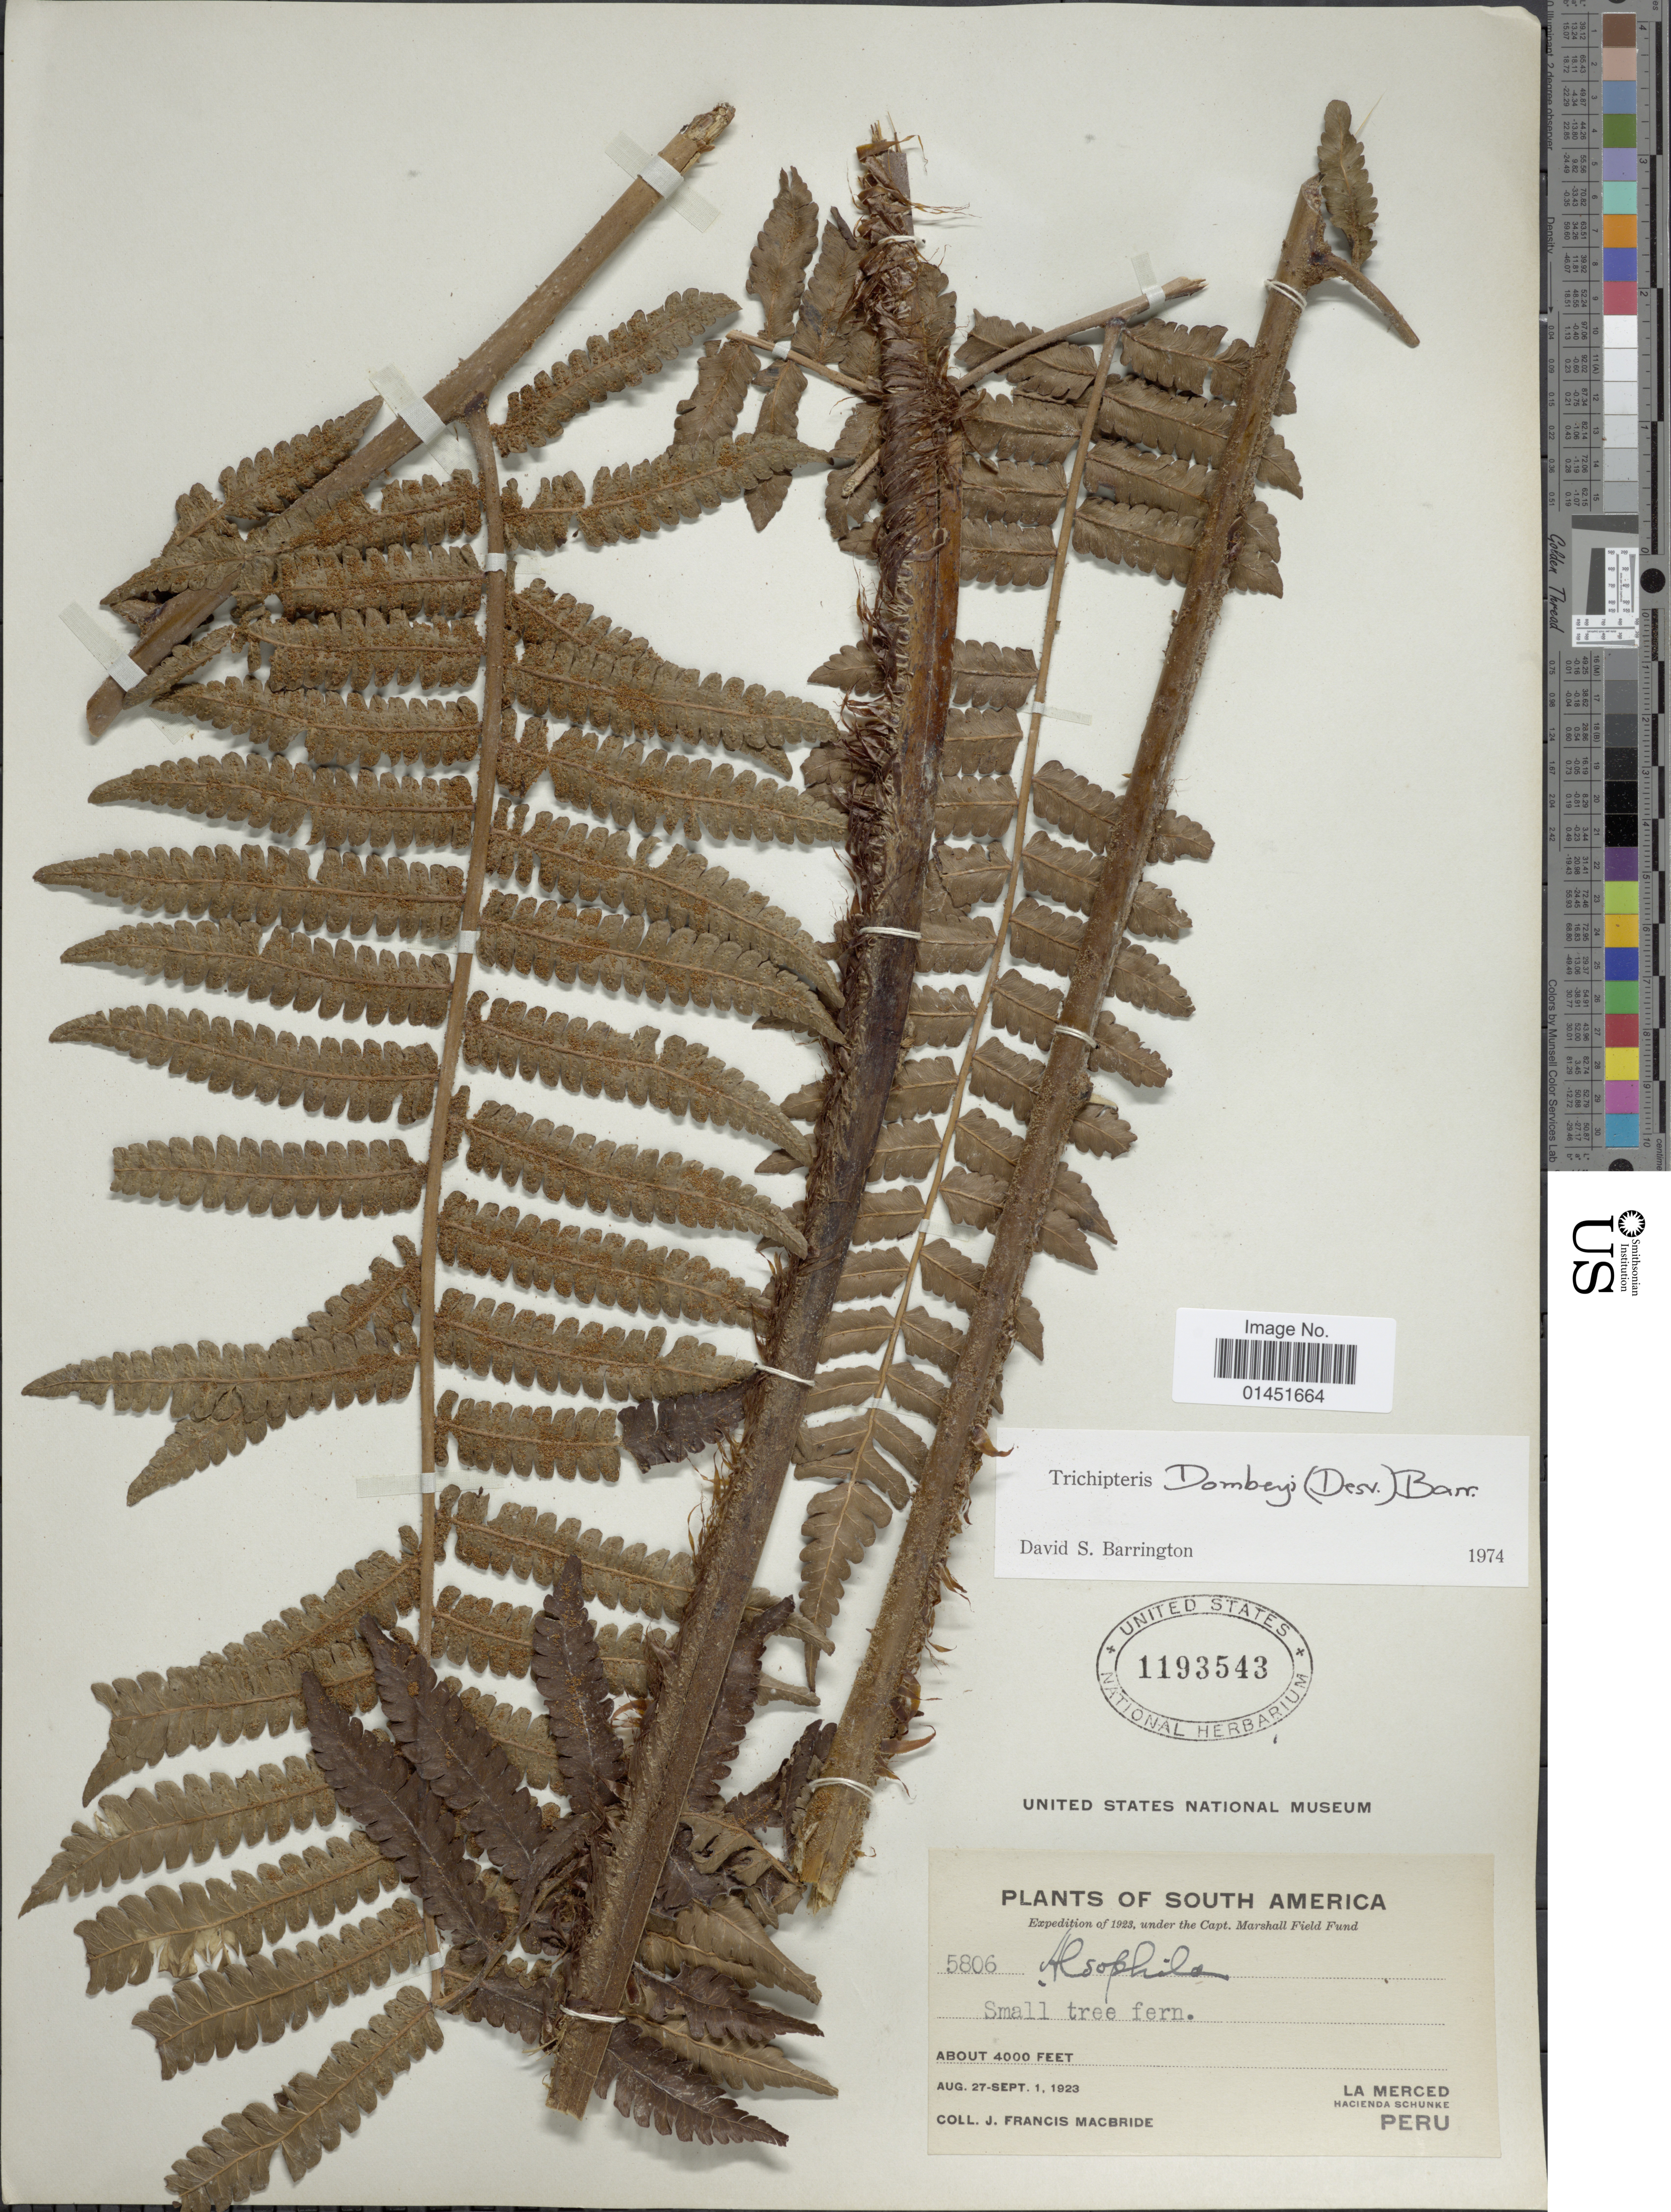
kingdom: Plantae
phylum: Tracheophyta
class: Polypodiopsida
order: Cyatheales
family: Cyatheaceae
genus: Cyathea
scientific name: Cyathea dombeyi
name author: (Desv.) Lellinger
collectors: J. F. Macbride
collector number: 5806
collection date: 1923-08-27/1923-09-01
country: Peru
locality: South America. La Merced. Hacienda Schunke.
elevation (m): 1219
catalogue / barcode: US 1193543